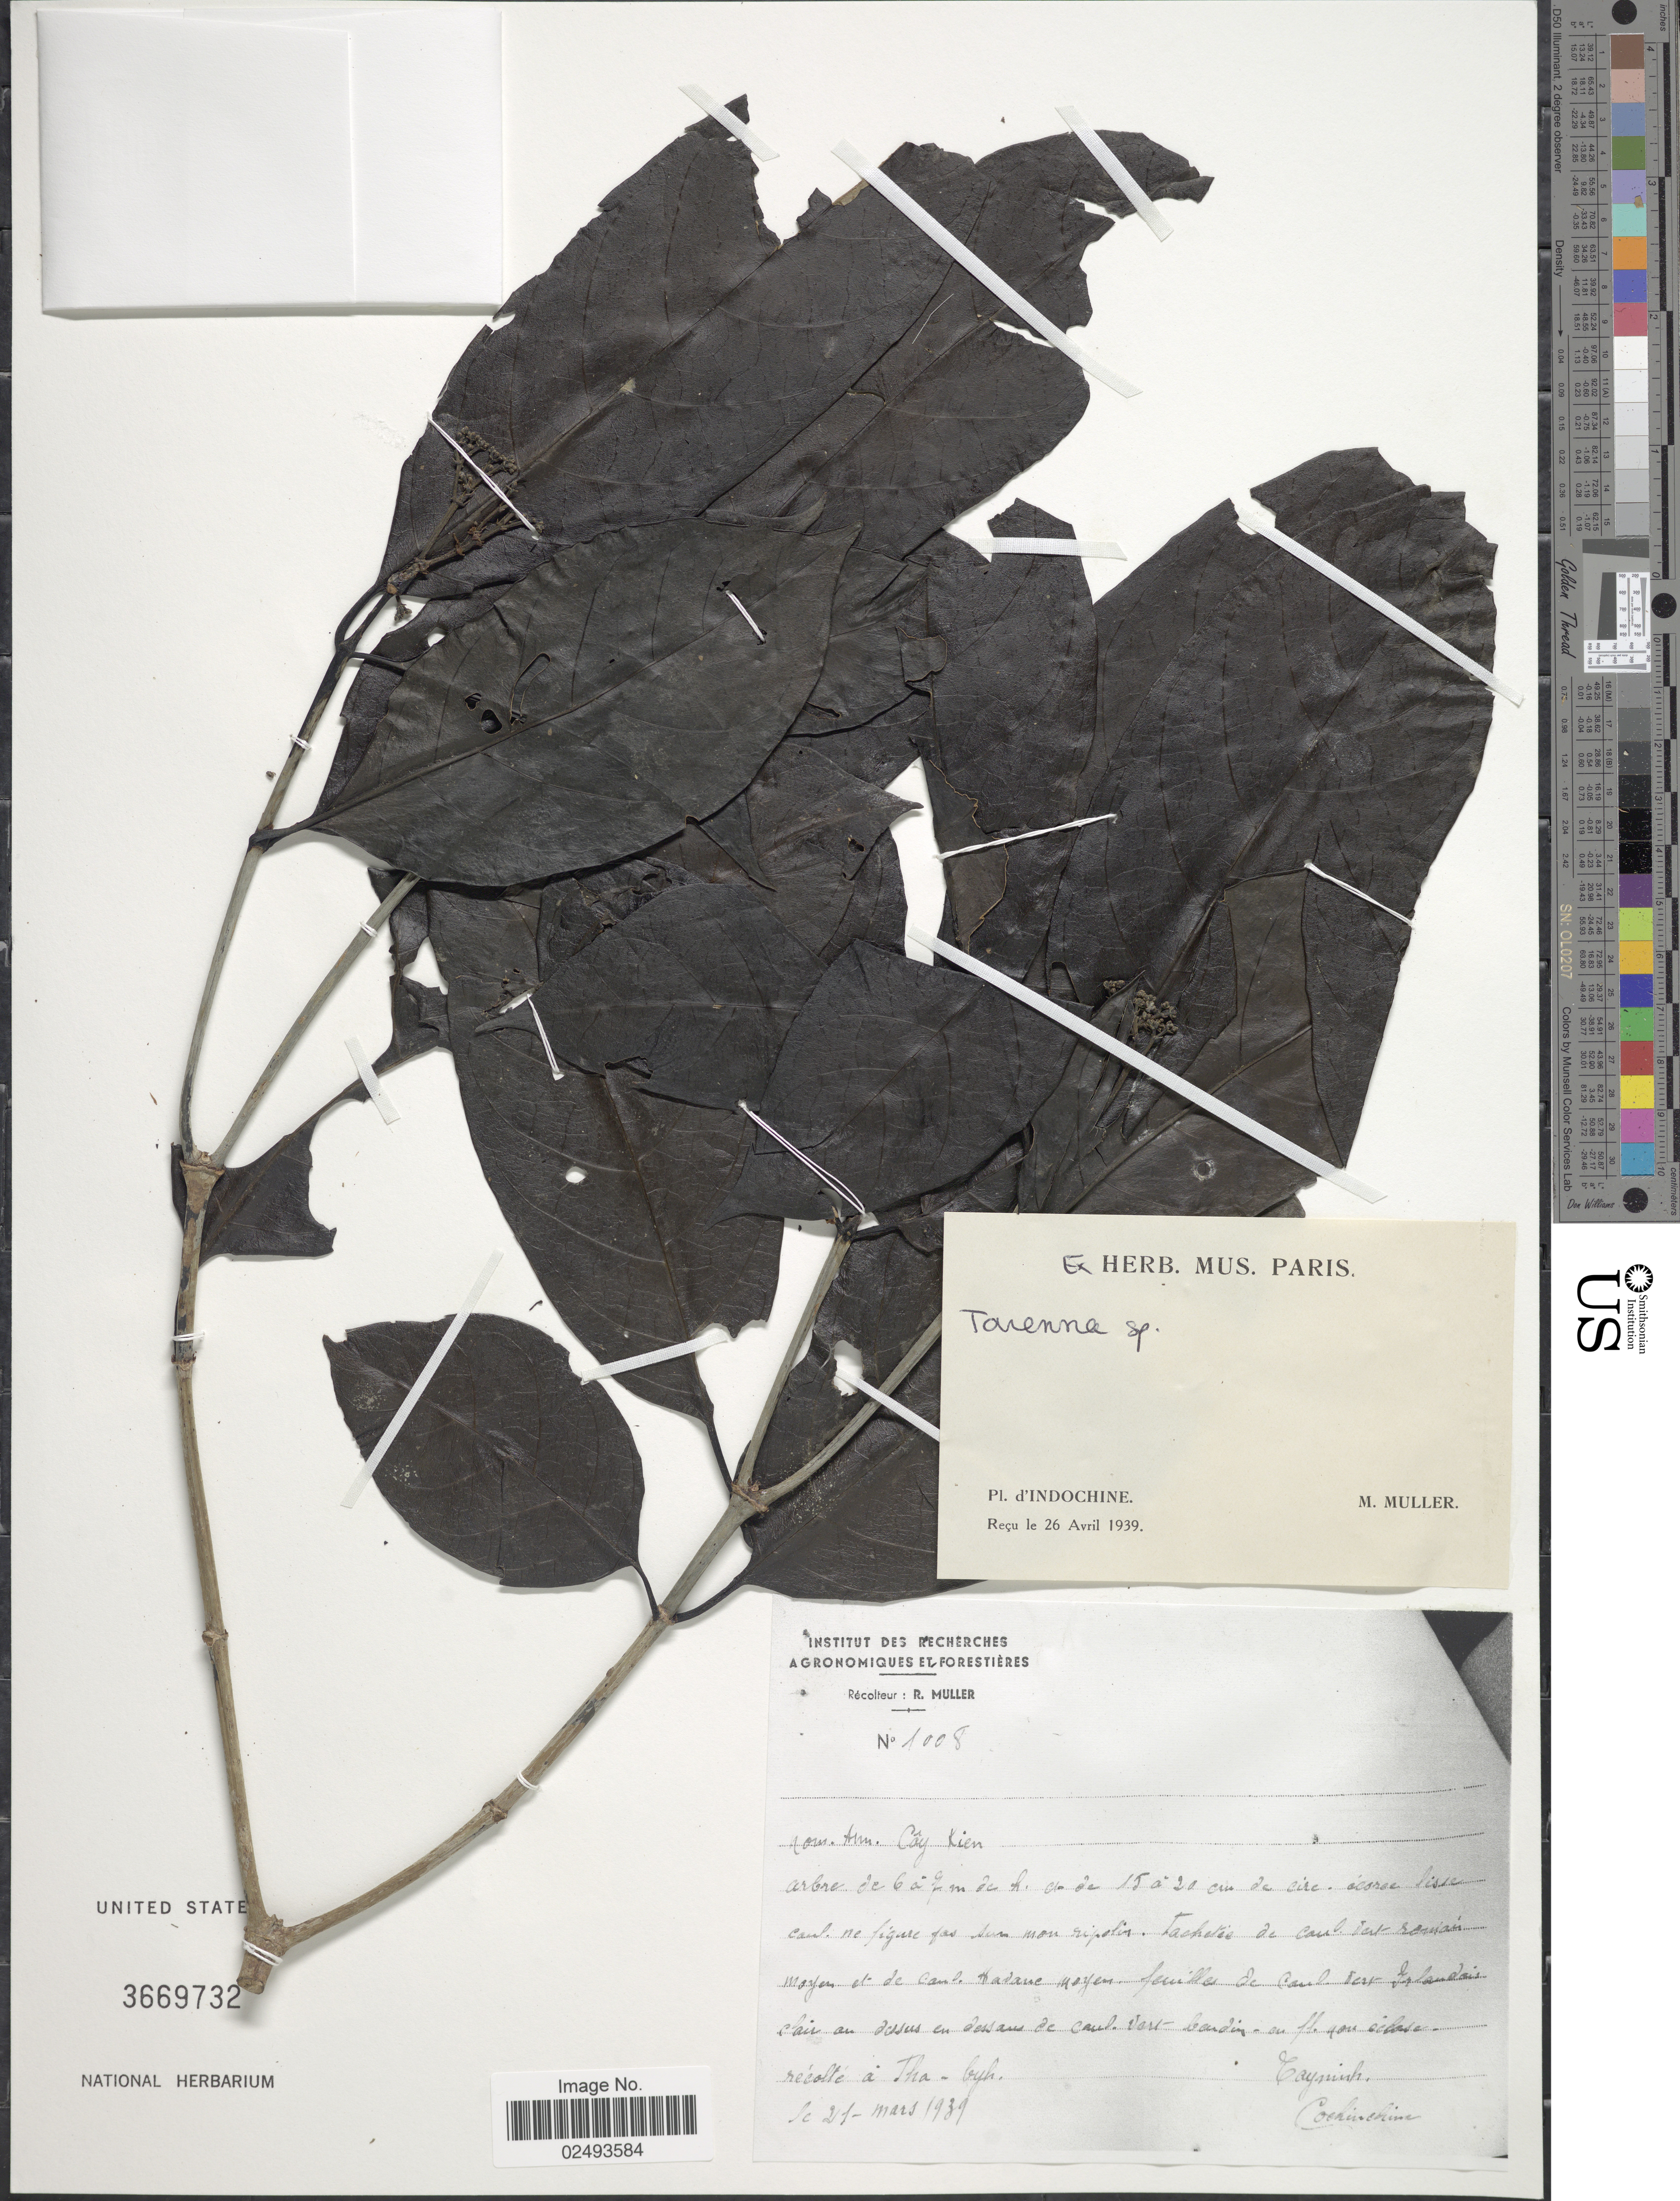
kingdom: Plantae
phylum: Tracheophyta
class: Magnoliopsida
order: Gentianales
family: Rubiaceae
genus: Tarenna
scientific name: Tarenna sp.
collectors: M. Muller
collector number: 1008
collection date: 1939-03-27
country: Vietnam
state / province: Tay Ninh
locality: Indochine, Tayninh, Cochinchine.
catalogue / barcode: US 3669732